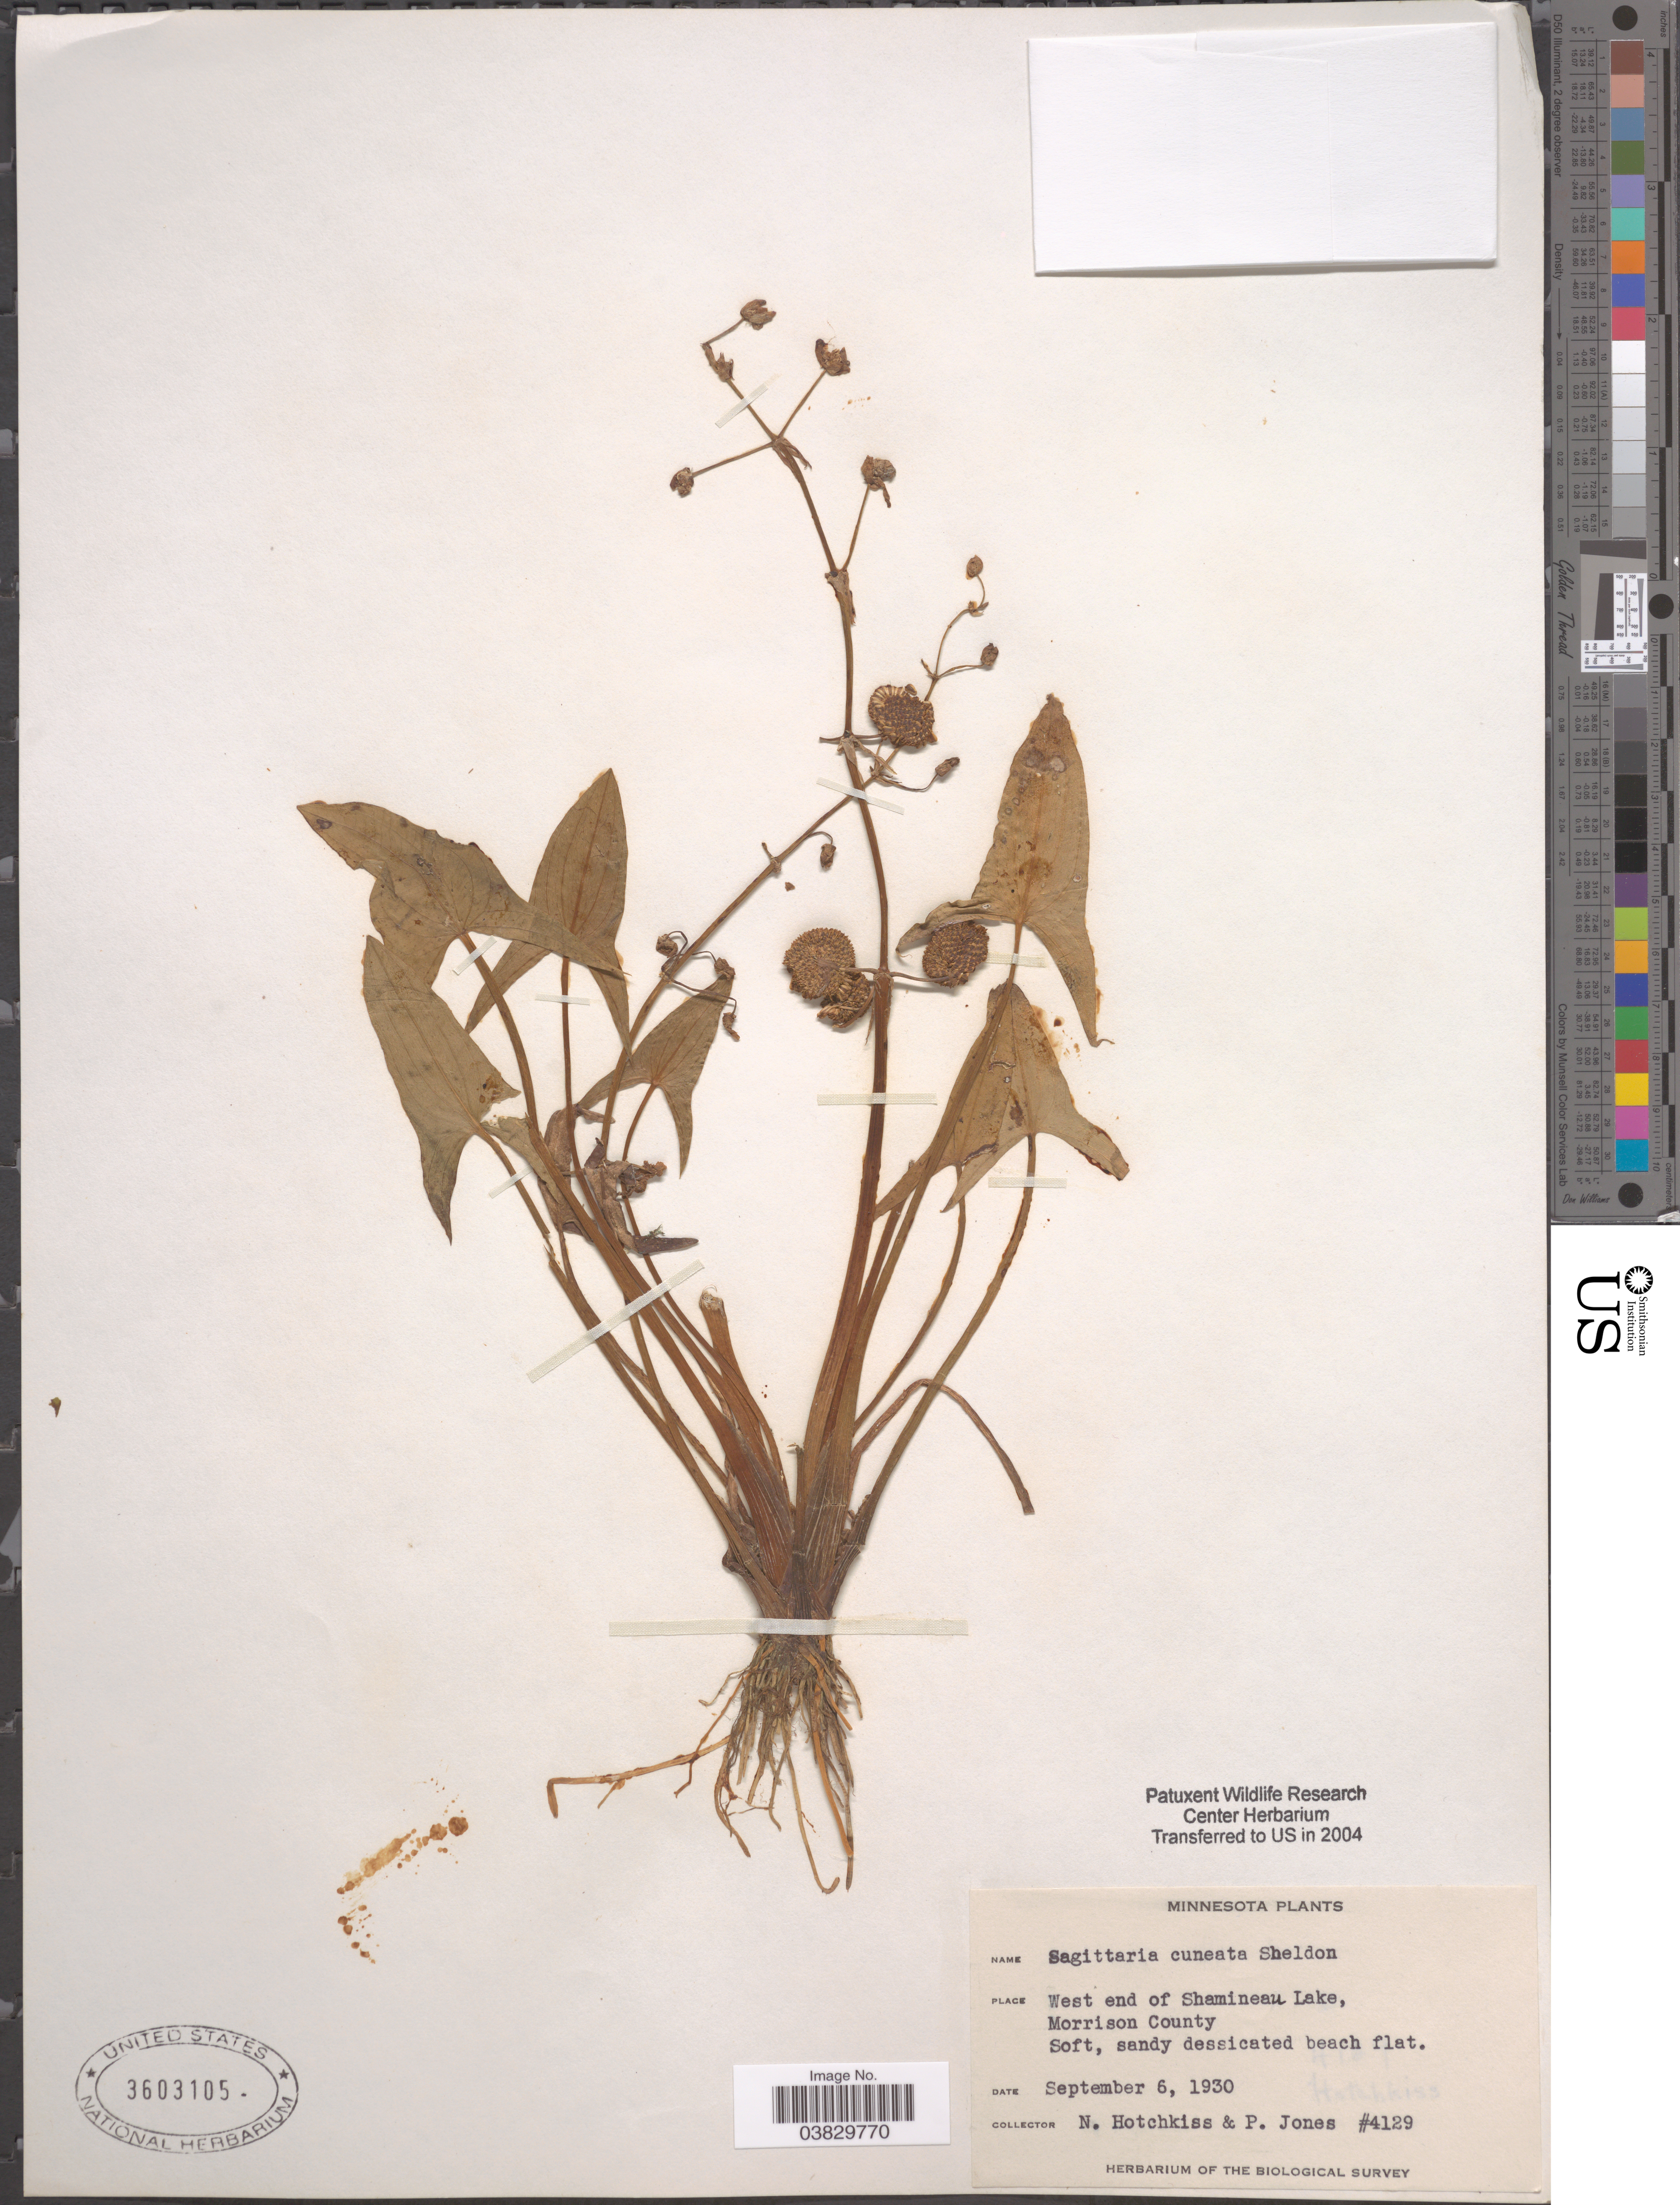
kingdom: Plantae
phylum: Tracheophyta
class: Liliopsida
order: Alismatales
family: Alismataceae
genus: Sagittaria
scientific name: Sagittaria cuneata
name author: E. Sheld.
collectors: N. Hotchkiss & P. Jones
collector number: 4129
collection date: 1930-09-06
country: United States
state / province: Minnesota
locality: West end of Shamineau Lake, Morrison County.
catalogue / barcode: US 3603105